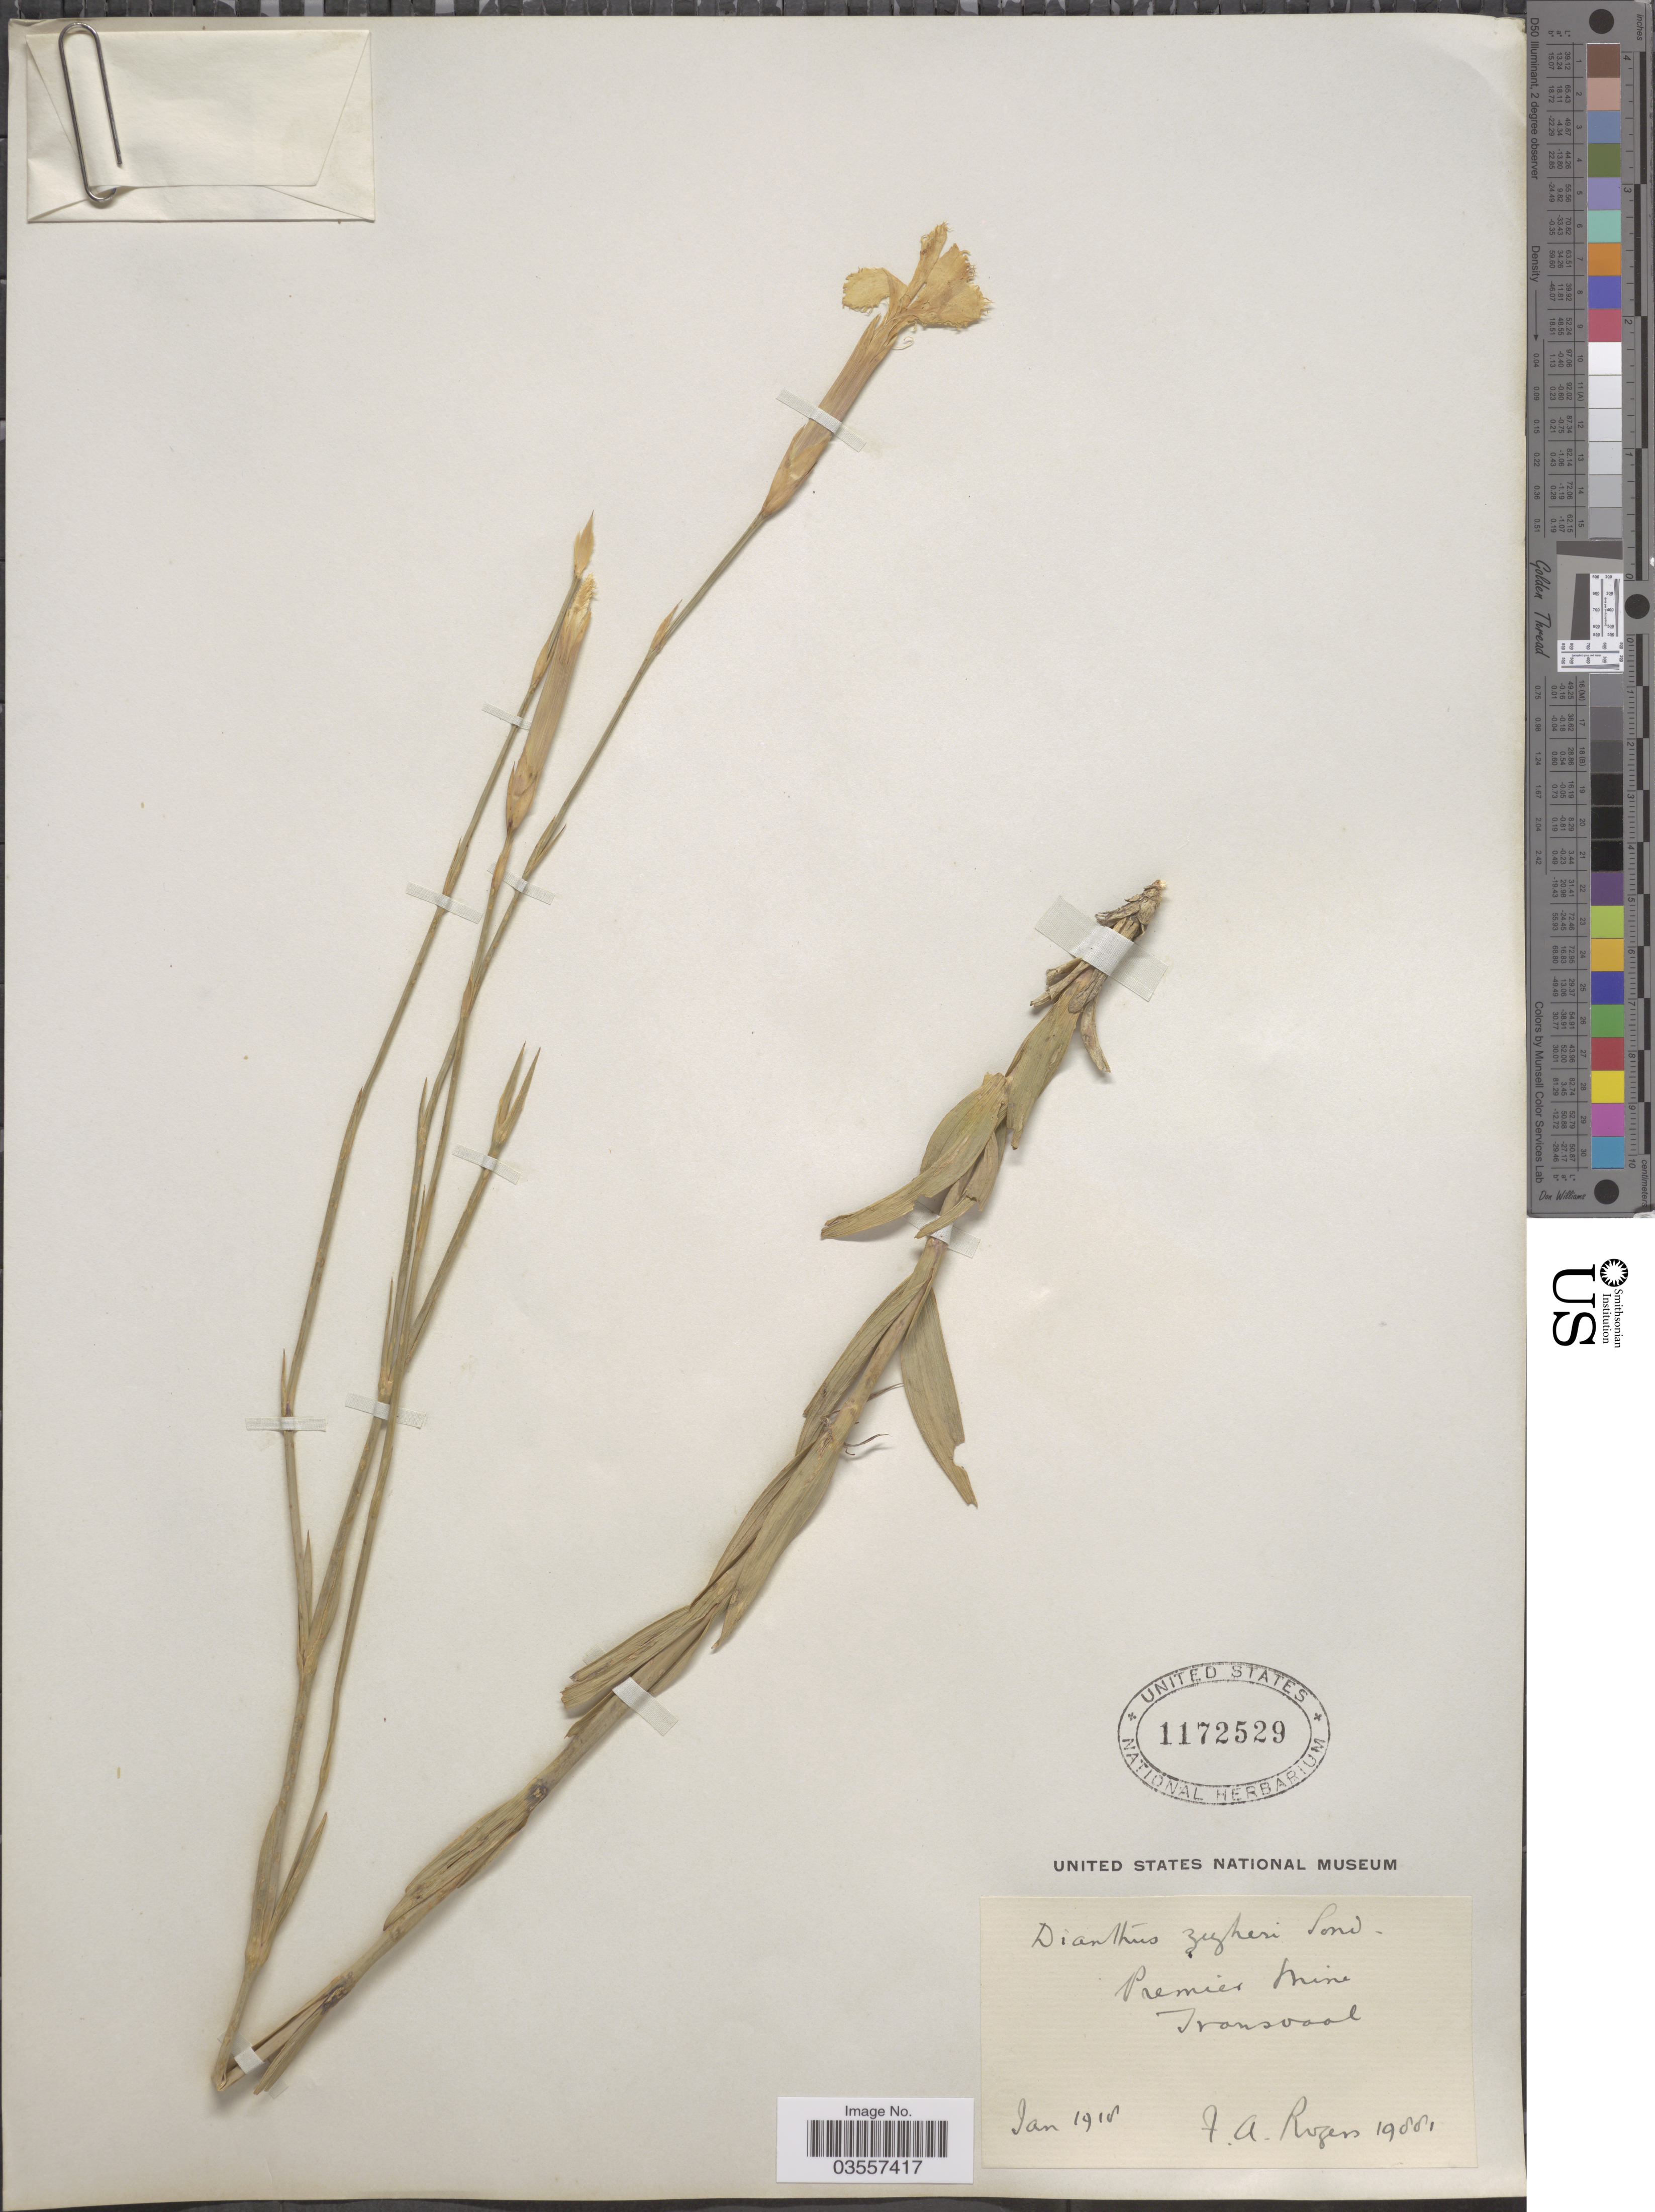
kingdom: Plantae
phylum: Tracheophyta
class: Magnoliopsida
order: Caryophyllales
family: Caryophyllaceae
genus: Dianthus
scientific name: Dianthus zeyheri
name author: Sond.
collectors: F. A. Rogers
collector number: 19881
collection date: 1918-01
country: South Africa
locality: Premier Mine. Transvaal.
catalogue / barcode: US 1172529